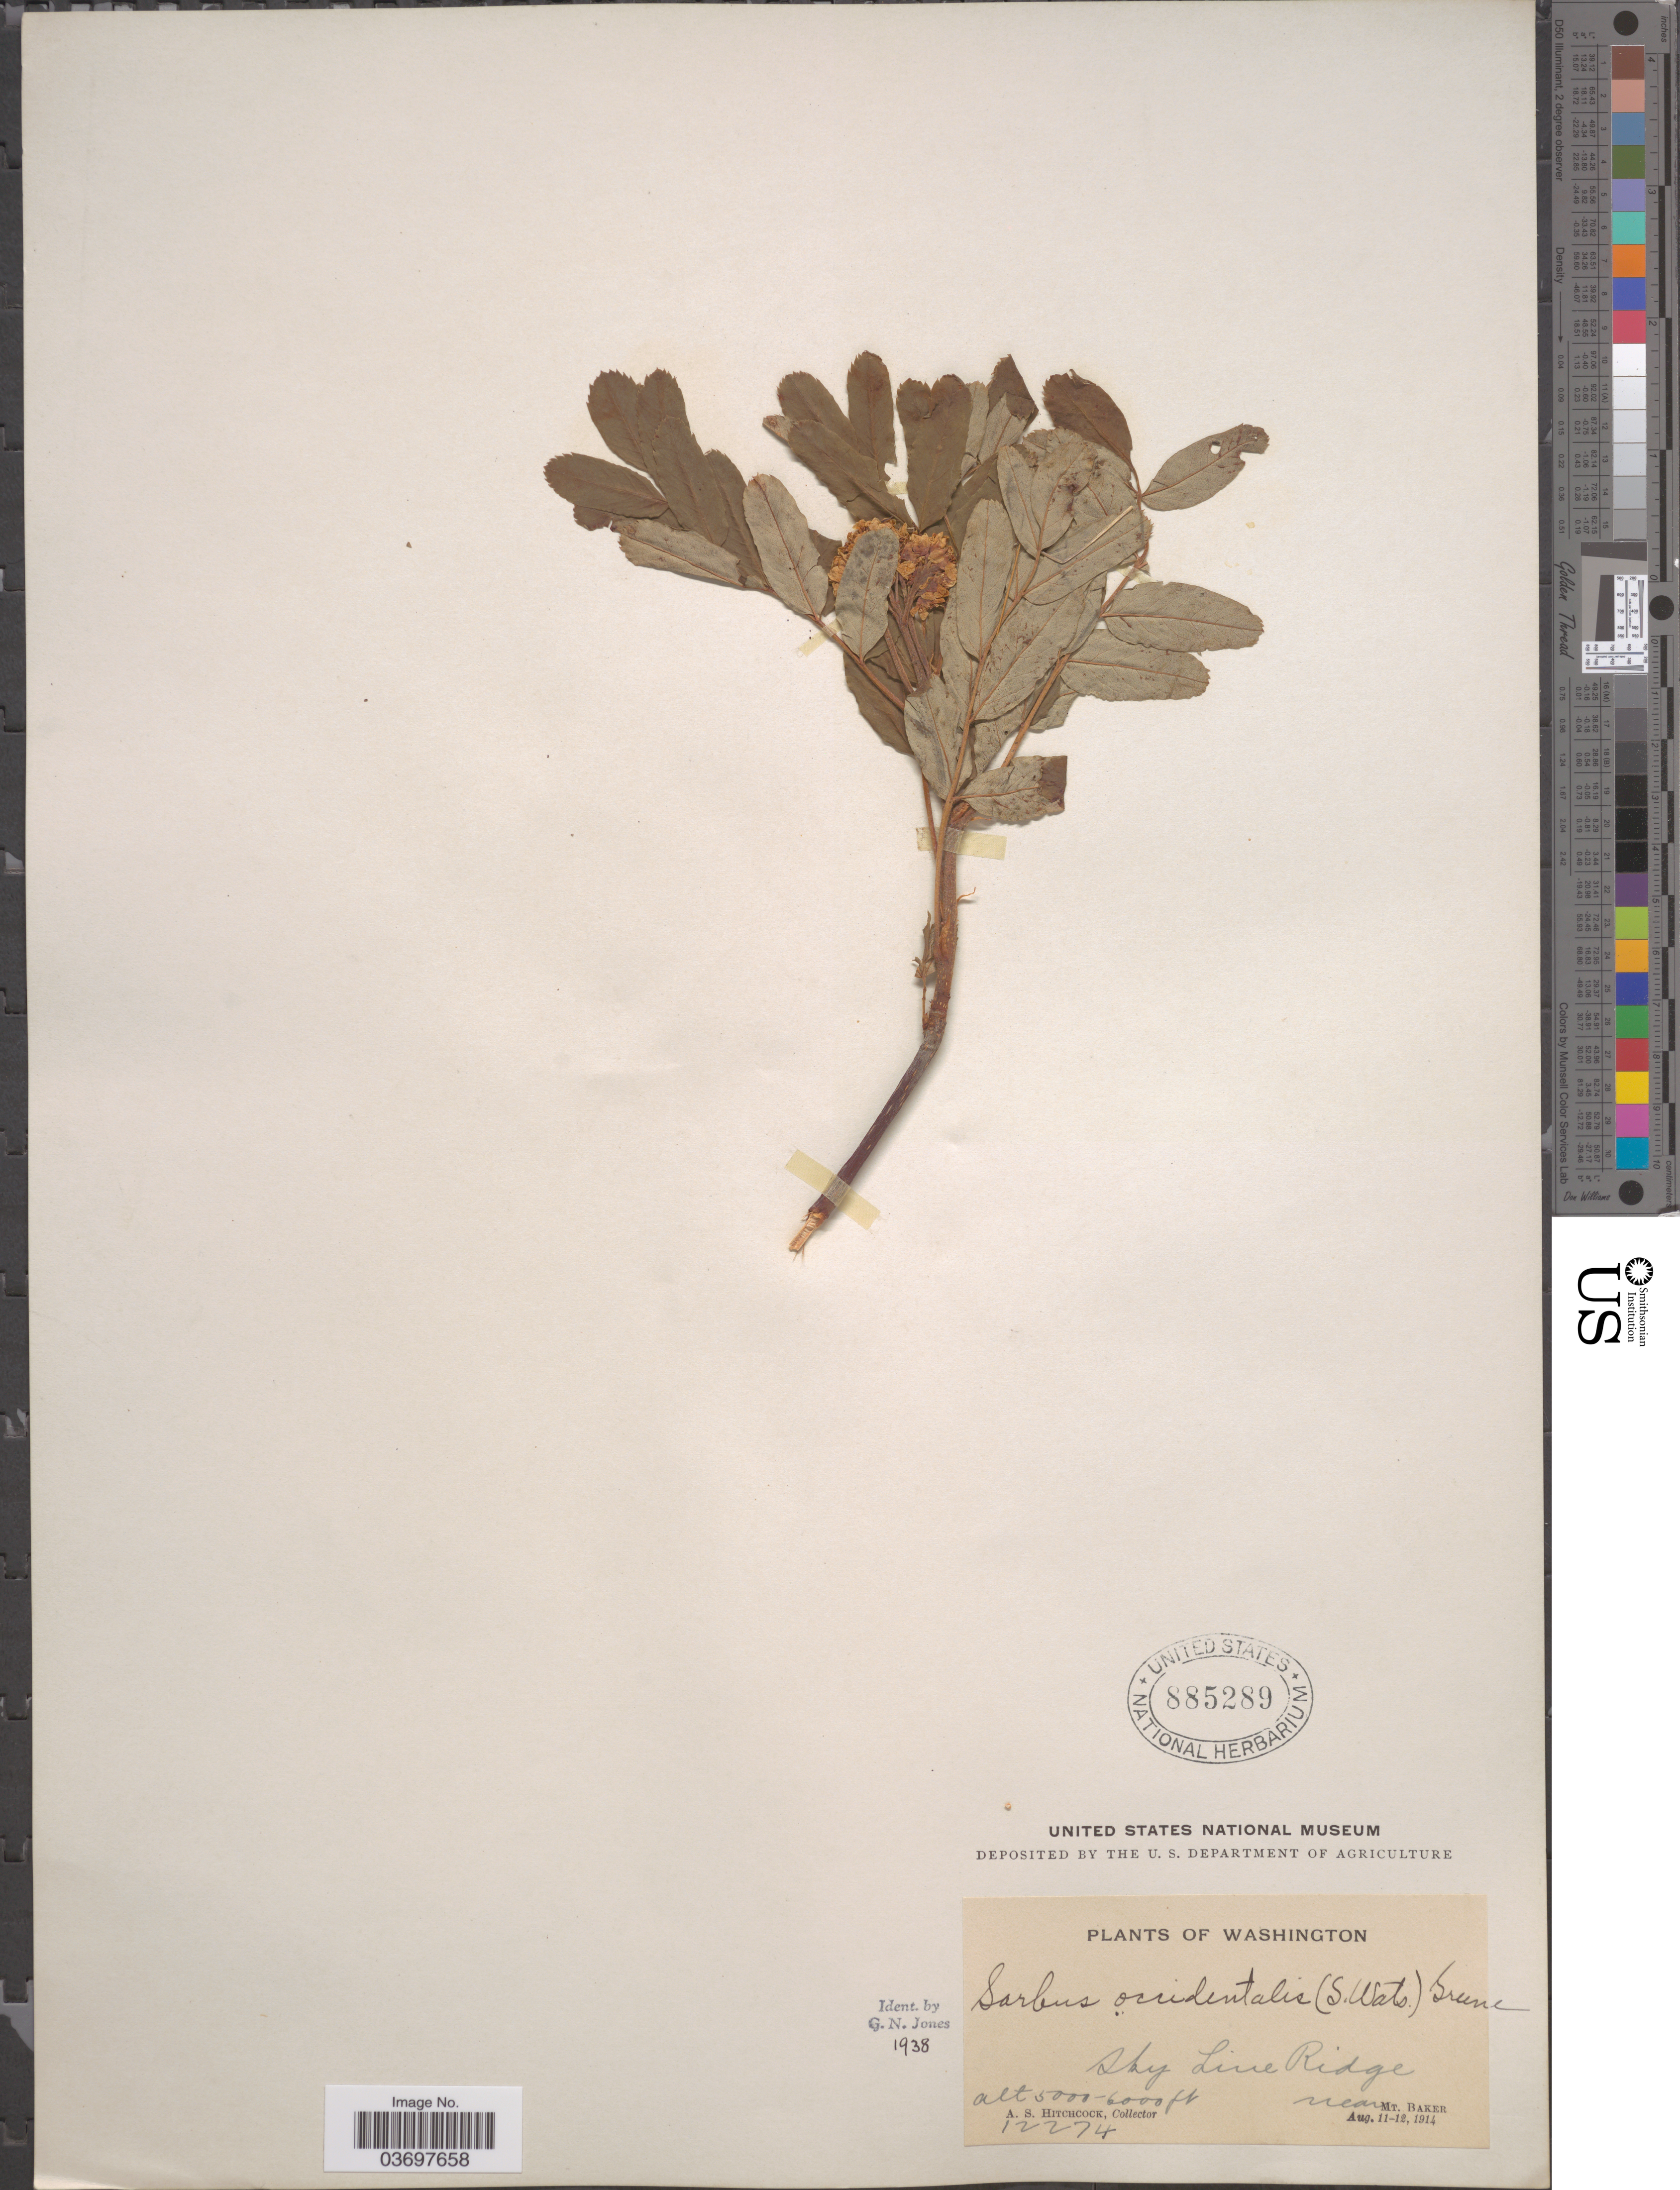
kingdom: Plantae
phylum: Tracheophyta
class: Magnoliopsida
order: Rosales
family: Rosaceae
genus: Sorbus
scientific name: Sorbus pumila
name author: Raf.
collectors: A. S. Hitchcock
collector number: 12274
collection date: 1914-08-11/1914-08-12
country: United States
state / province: Washington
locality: Sky Line Ridge. Near Mt. Baker.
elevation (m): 1524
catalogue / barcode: US 885289